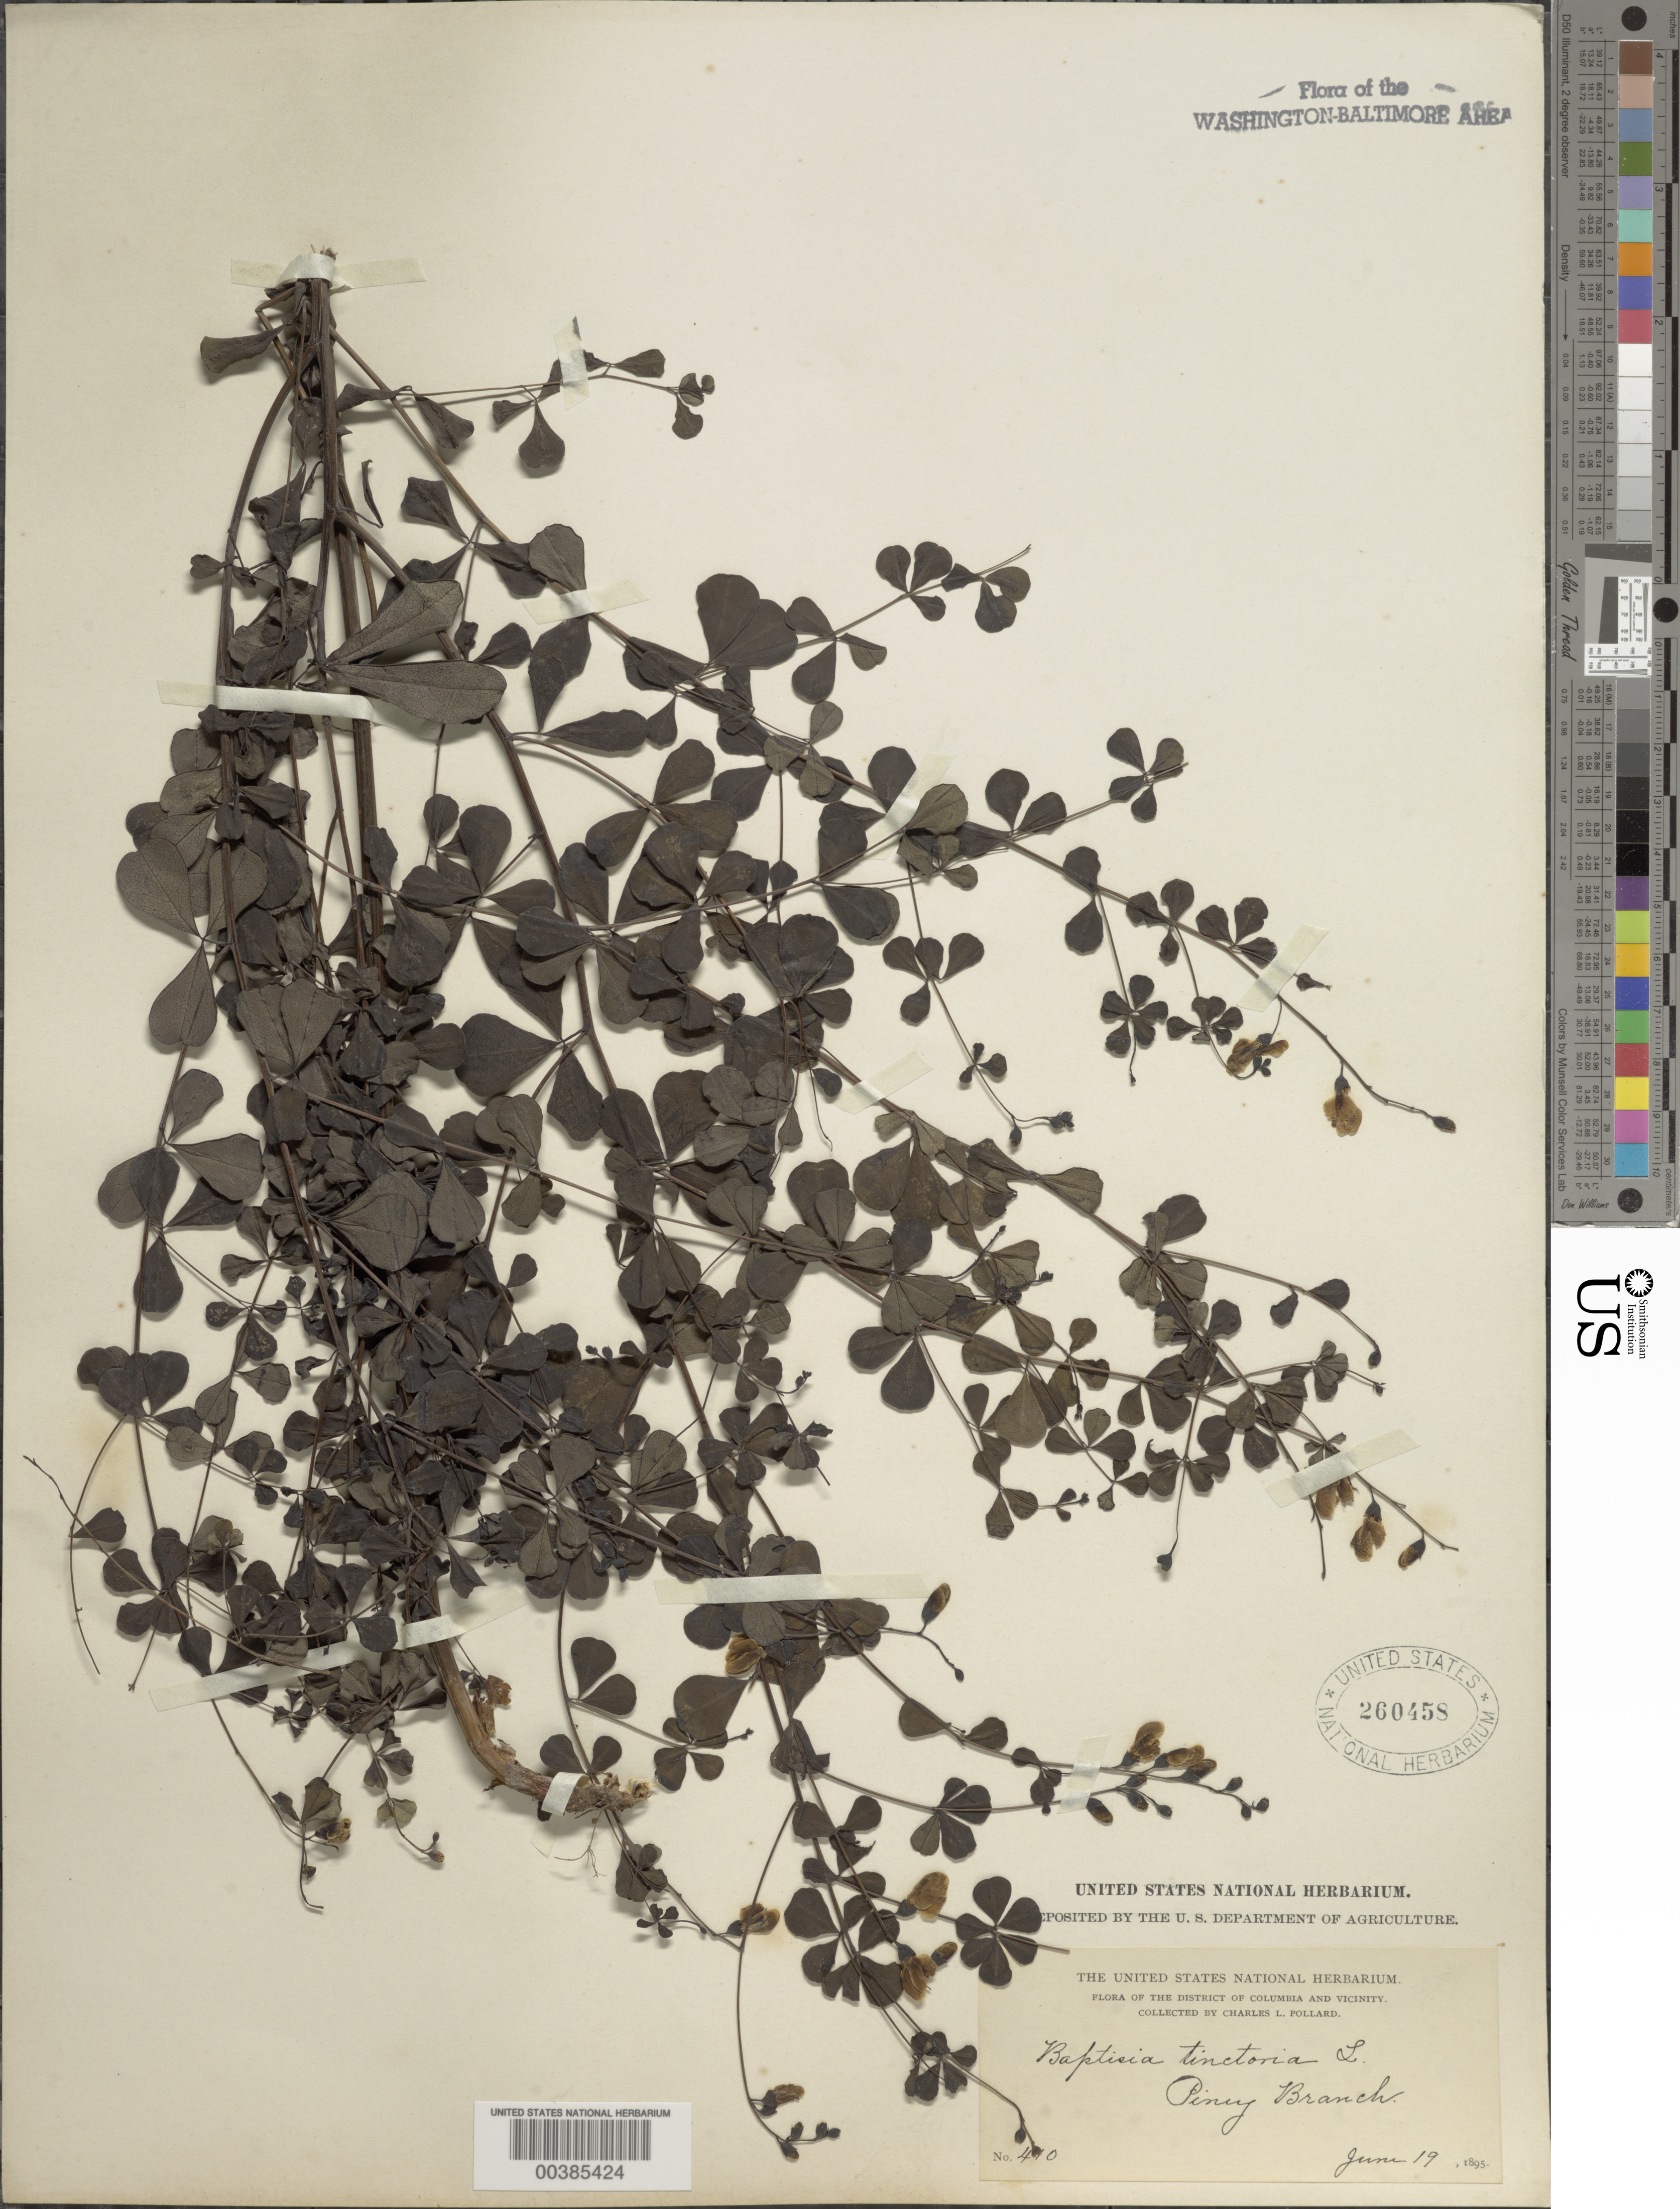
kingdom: Plantae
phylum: Tracheophyta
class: Magnoliopsida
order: Fabales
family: Fabaceae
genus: Baptisia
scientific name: Baptisia tinctoria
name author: (L.) R. Br.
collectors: C. L. Pollard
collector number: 410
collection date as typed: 19 Jun 1895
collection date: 1895-06-19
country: United States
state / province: District of Columbia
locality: Piney Branch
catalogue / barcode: US 260458